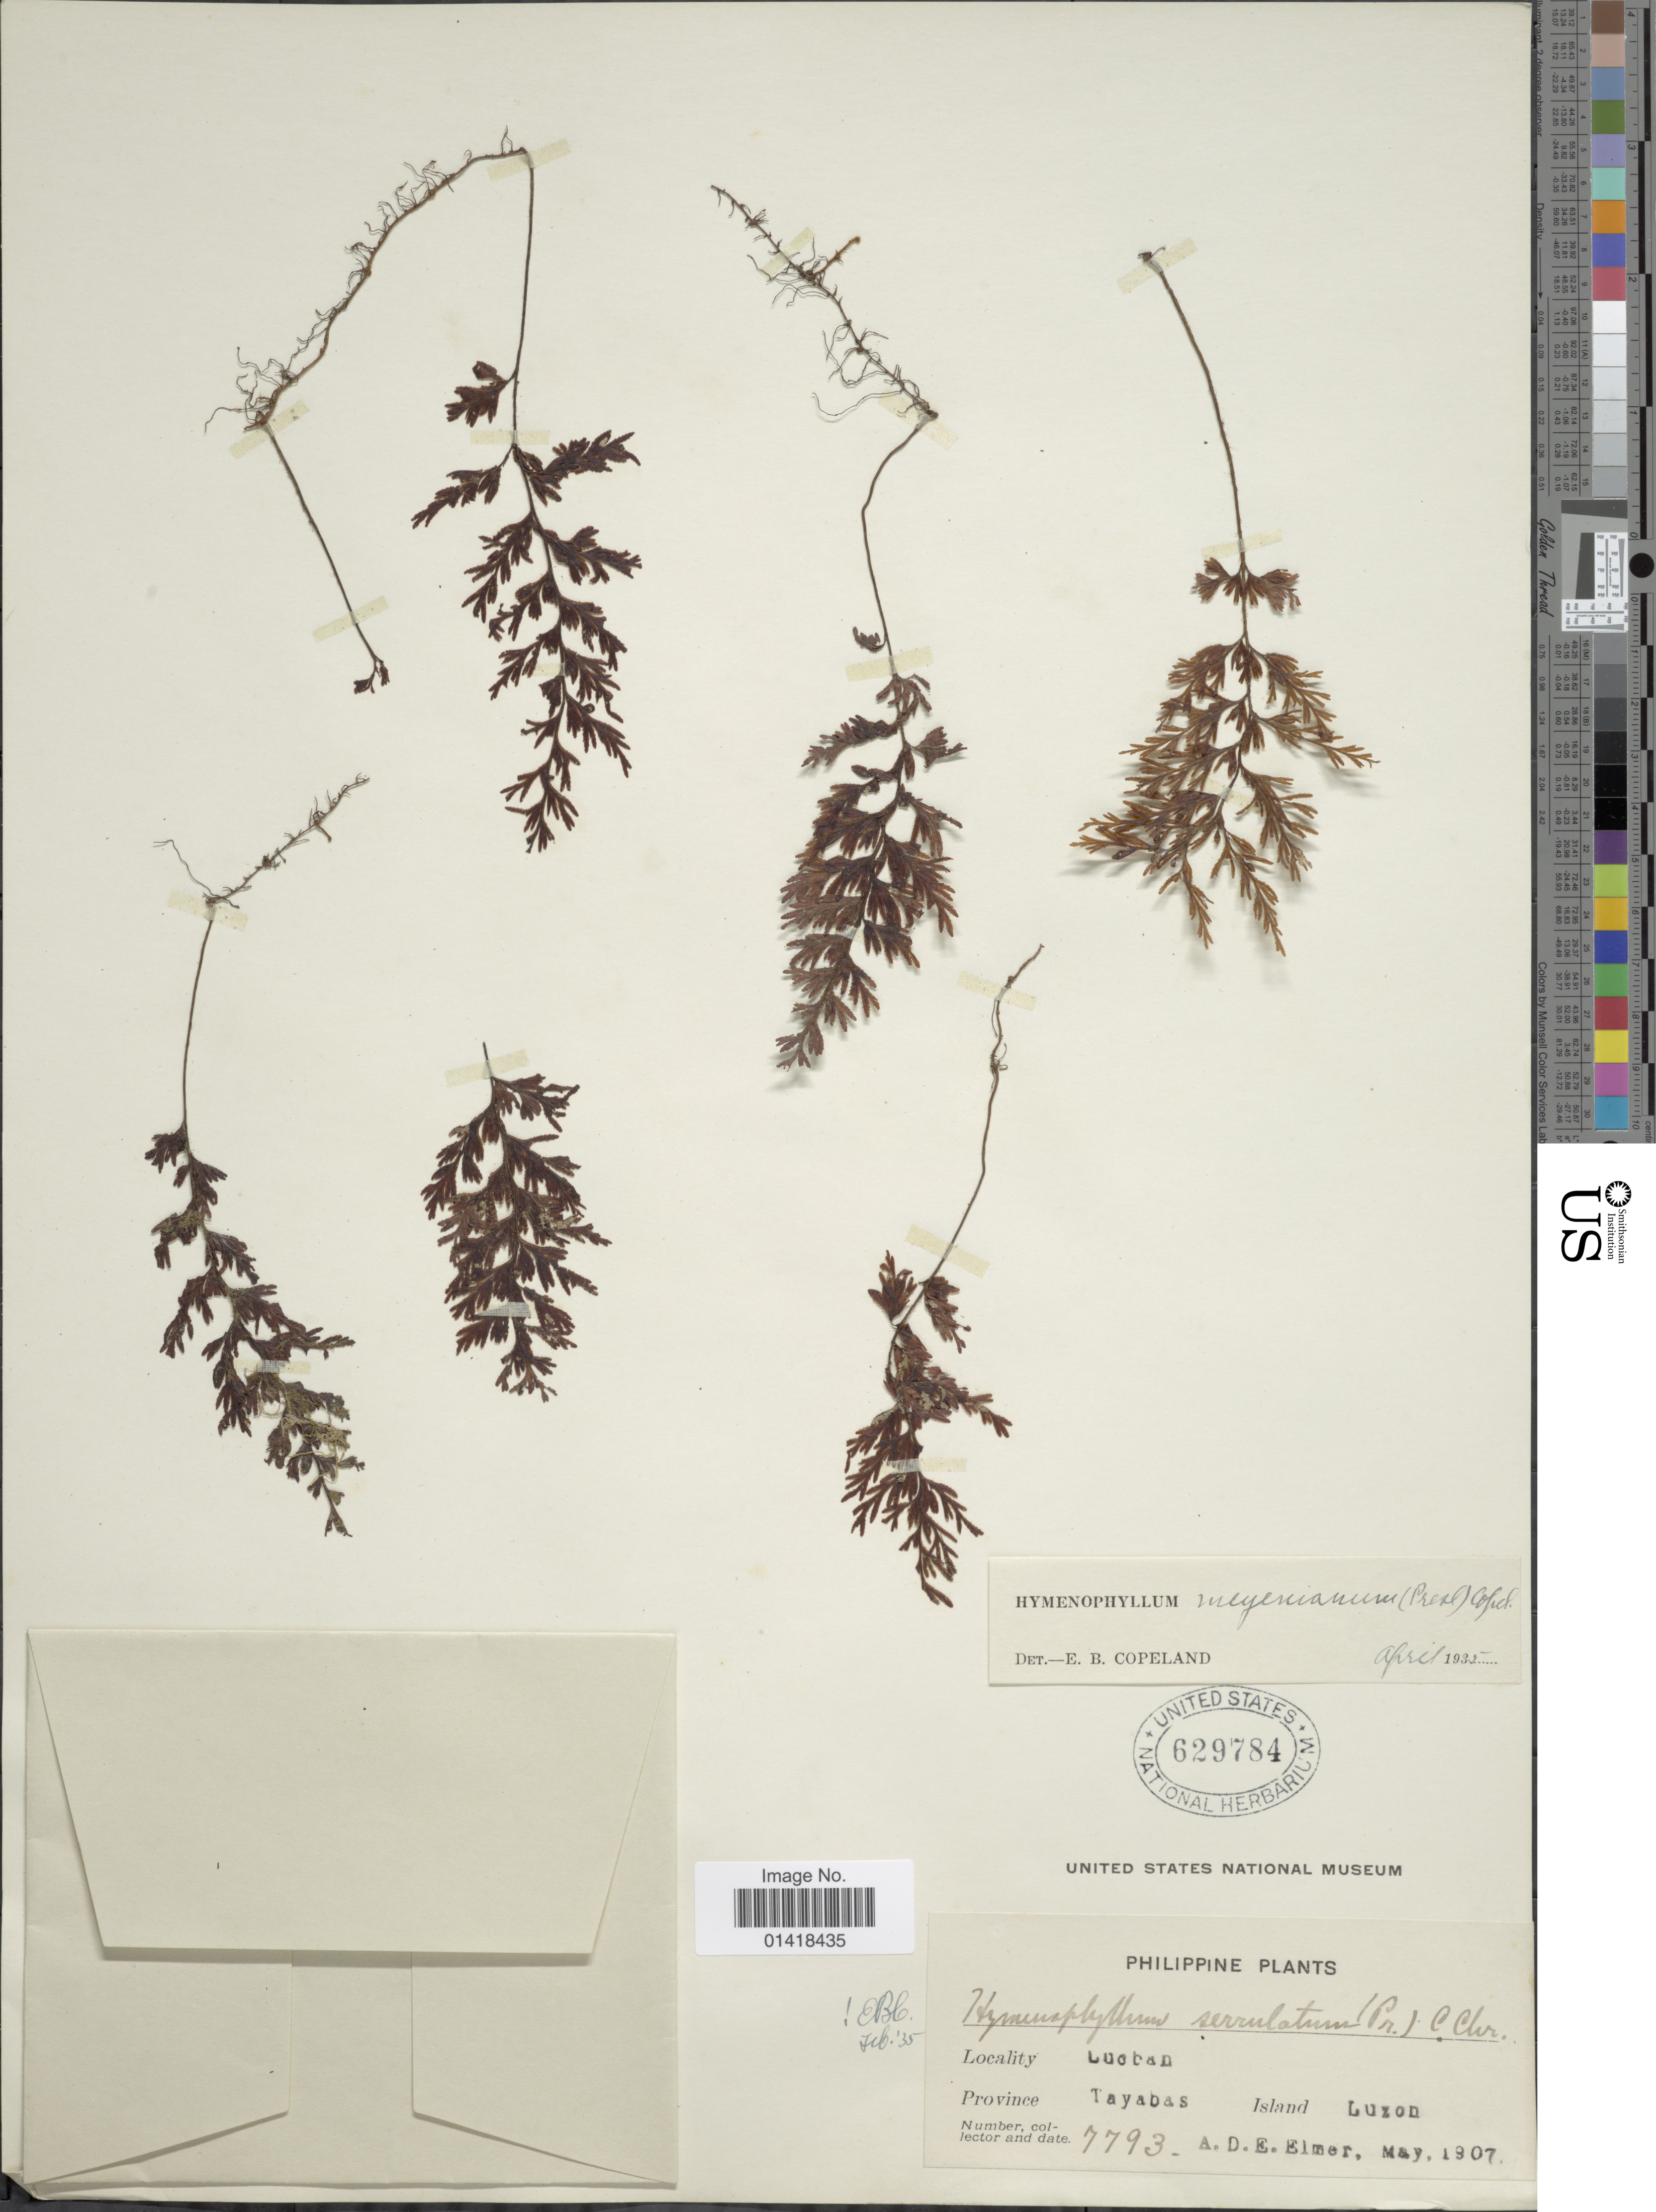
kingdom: Plantae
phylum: Tracheophyta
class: Polypodiopsida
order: Hymenophyllales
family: Hymenophyllaceae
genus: Hymenophyllum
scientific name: Hymenophyllum meyenianum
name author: (C. Presl) Copel.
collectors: A. D. E. Elmer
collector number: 7793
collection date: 1907-05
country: Philippines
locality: Philippine. Luoban, Province Tayabas, Island Luzon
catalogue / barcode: US 629784